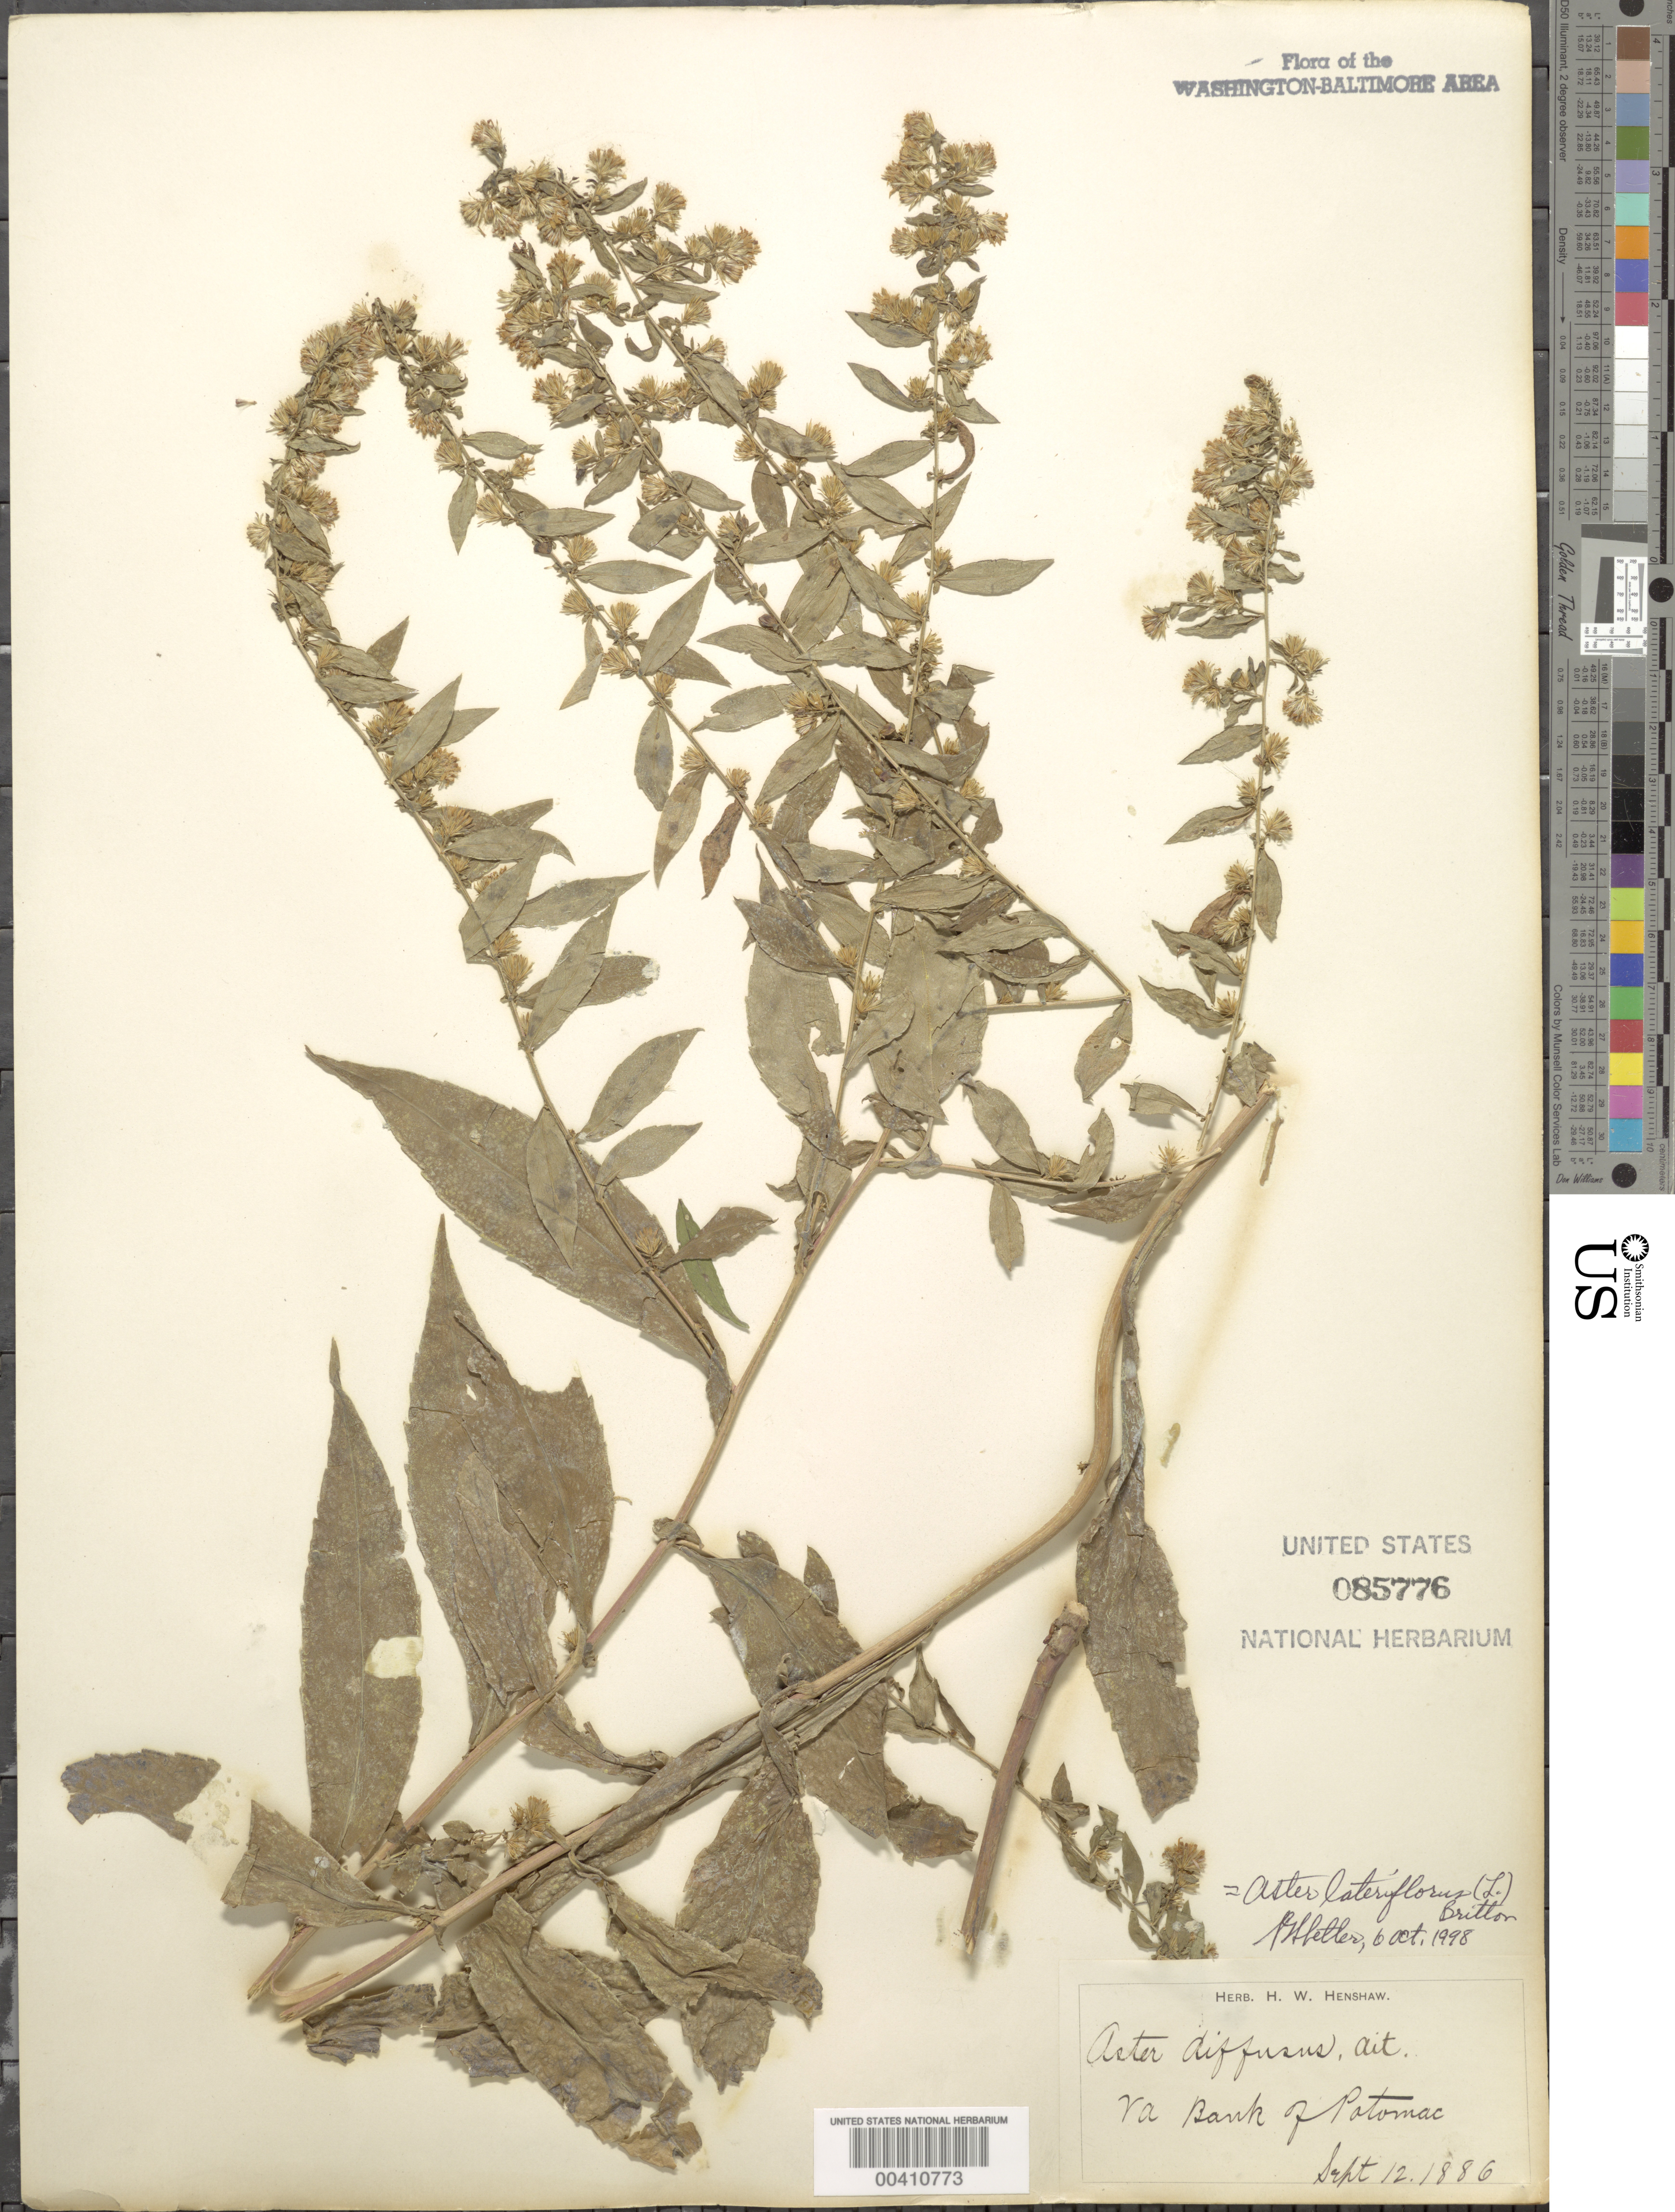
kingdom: Plantae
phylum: Tracheophyta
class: Magnoliopsida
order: Asterales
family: Asteraceae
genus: Symphyotrichum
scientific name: Symphyotrichum lateriflorum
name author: (L.) Á. Löve & D. Löve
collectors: H. Henshaw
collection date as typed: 12 Sep 1886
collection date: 1886-09-12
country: United States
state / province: Virginia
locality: Bank of the Potomac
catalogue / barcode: US 85776